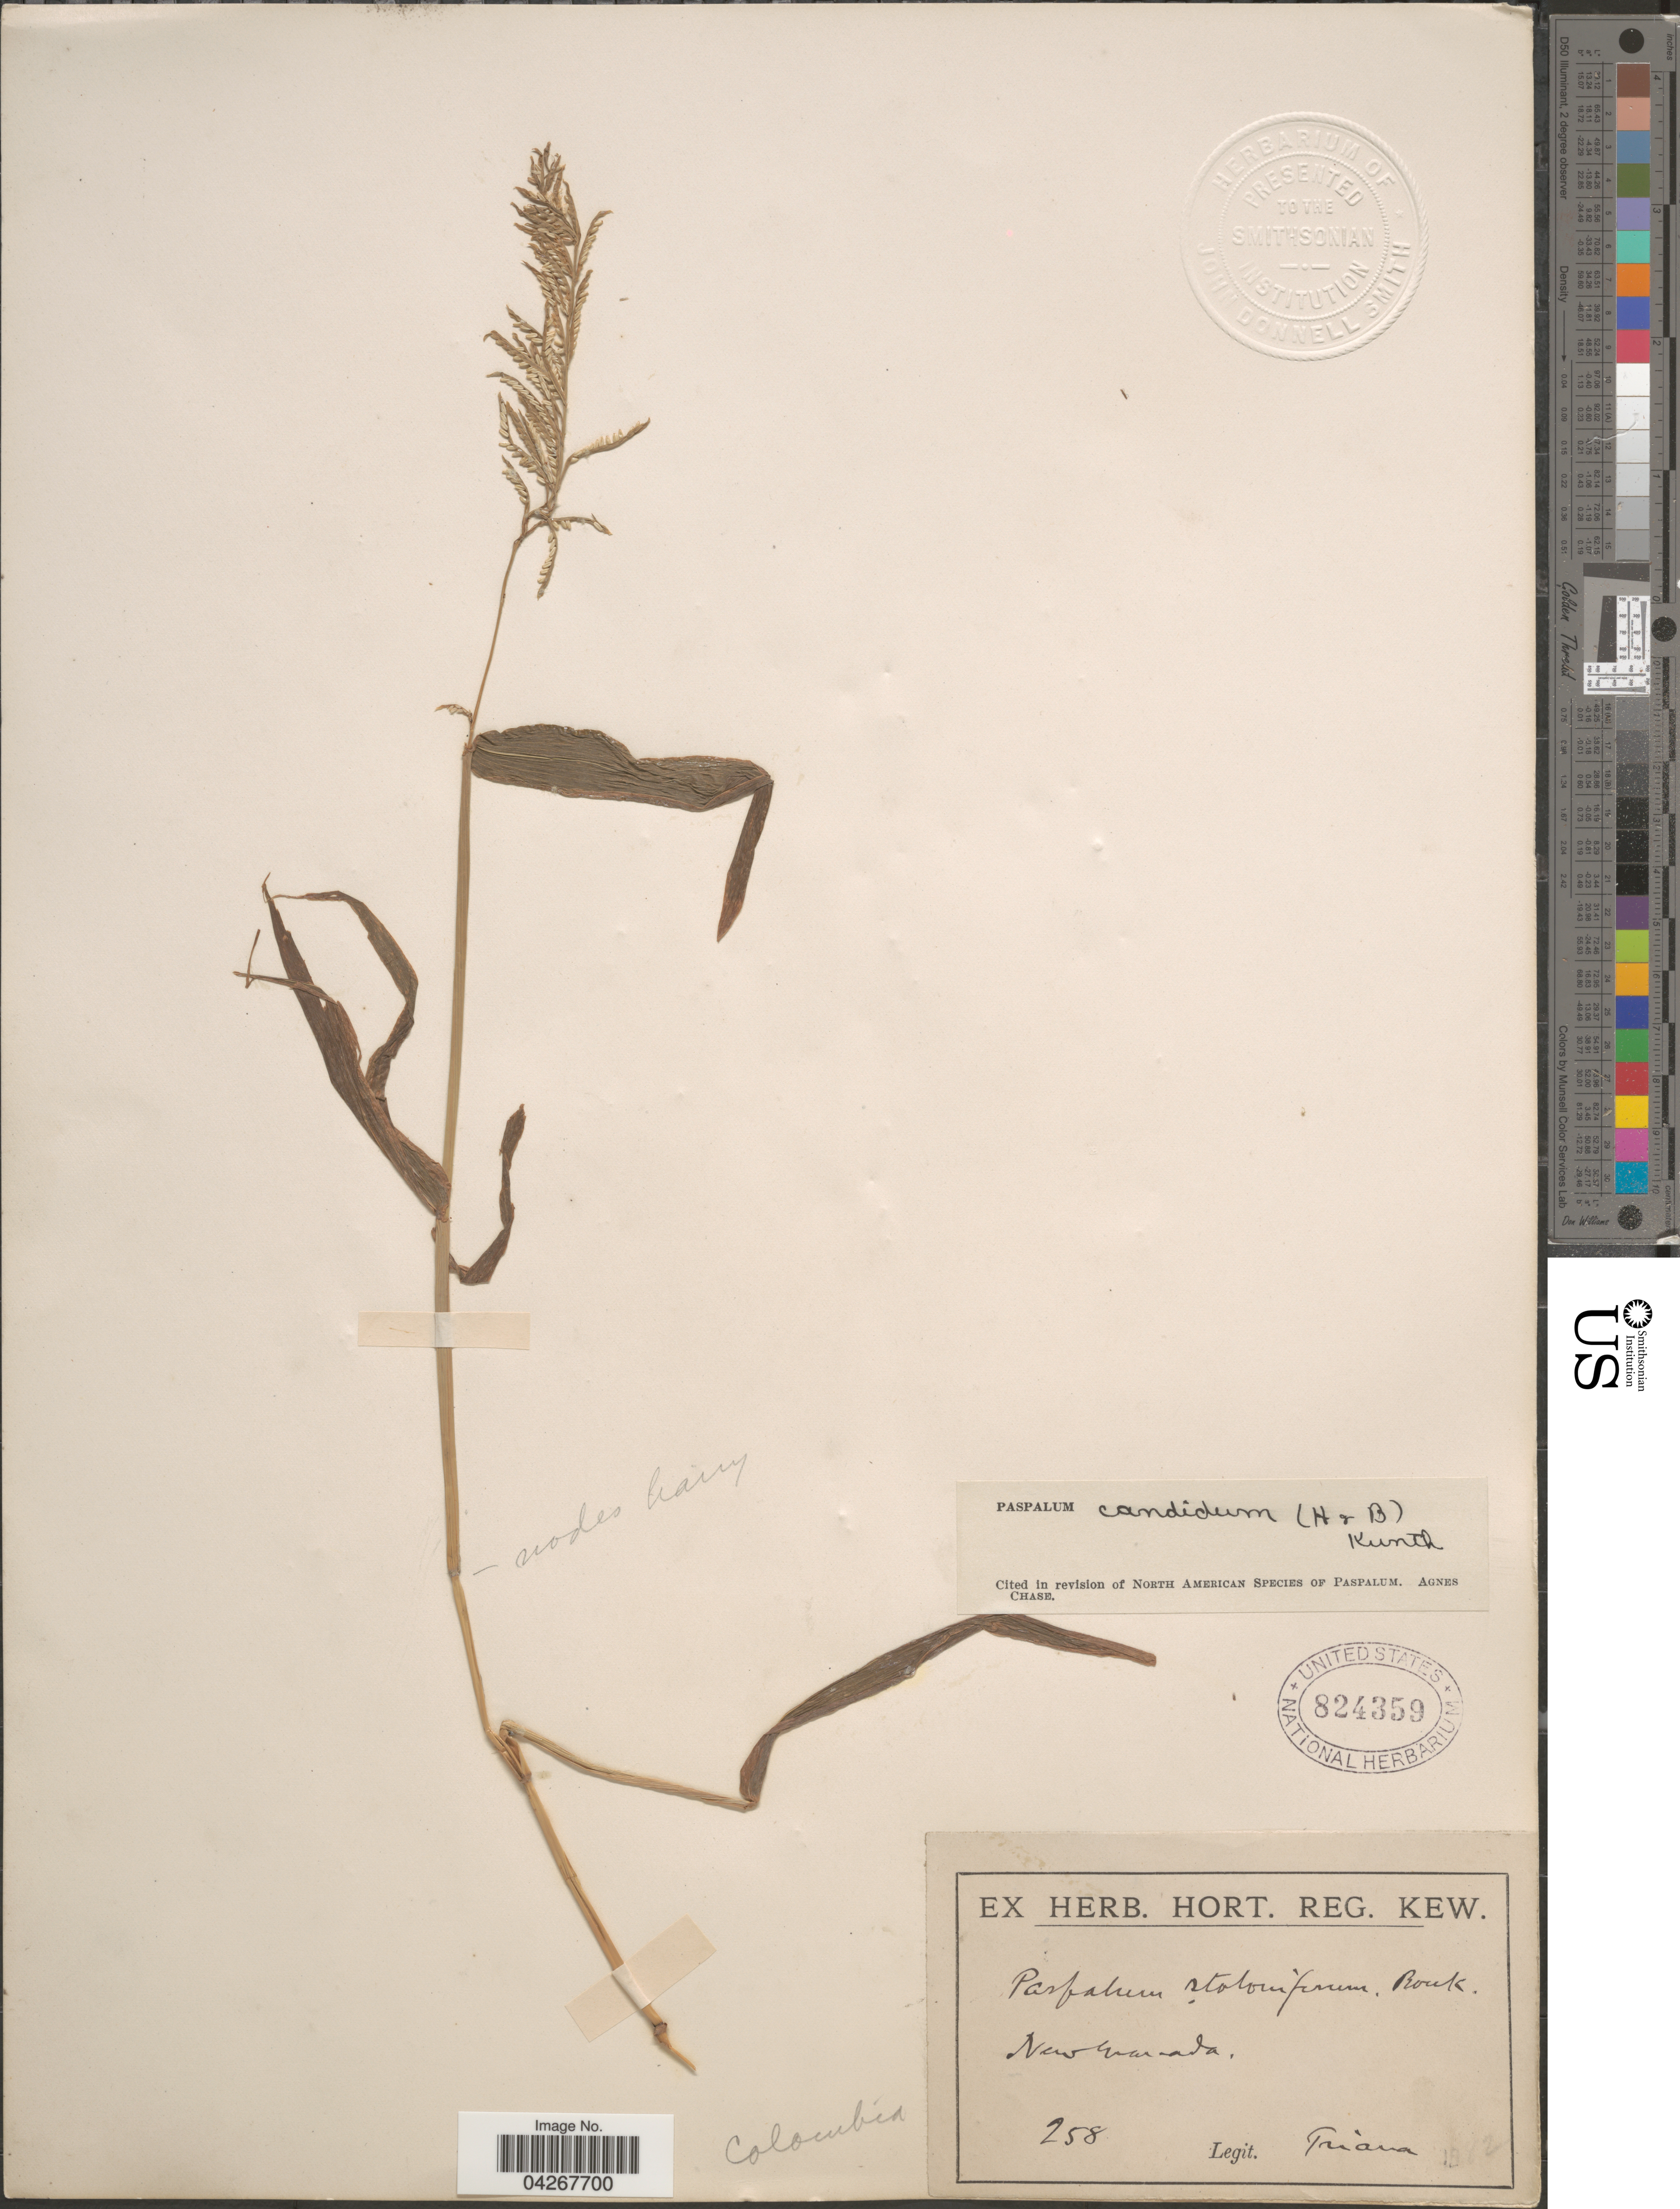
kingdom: Plantae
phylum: Tracheophyta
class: Liliopsida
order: Poales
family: Poaceae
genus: Paspalum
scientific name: Paspalum candidum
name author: (Humb. & Bonpl. ex Fleugge) Kunth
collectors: Triana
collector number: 258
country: Colombia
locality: New Granada.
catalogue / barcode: US 824359